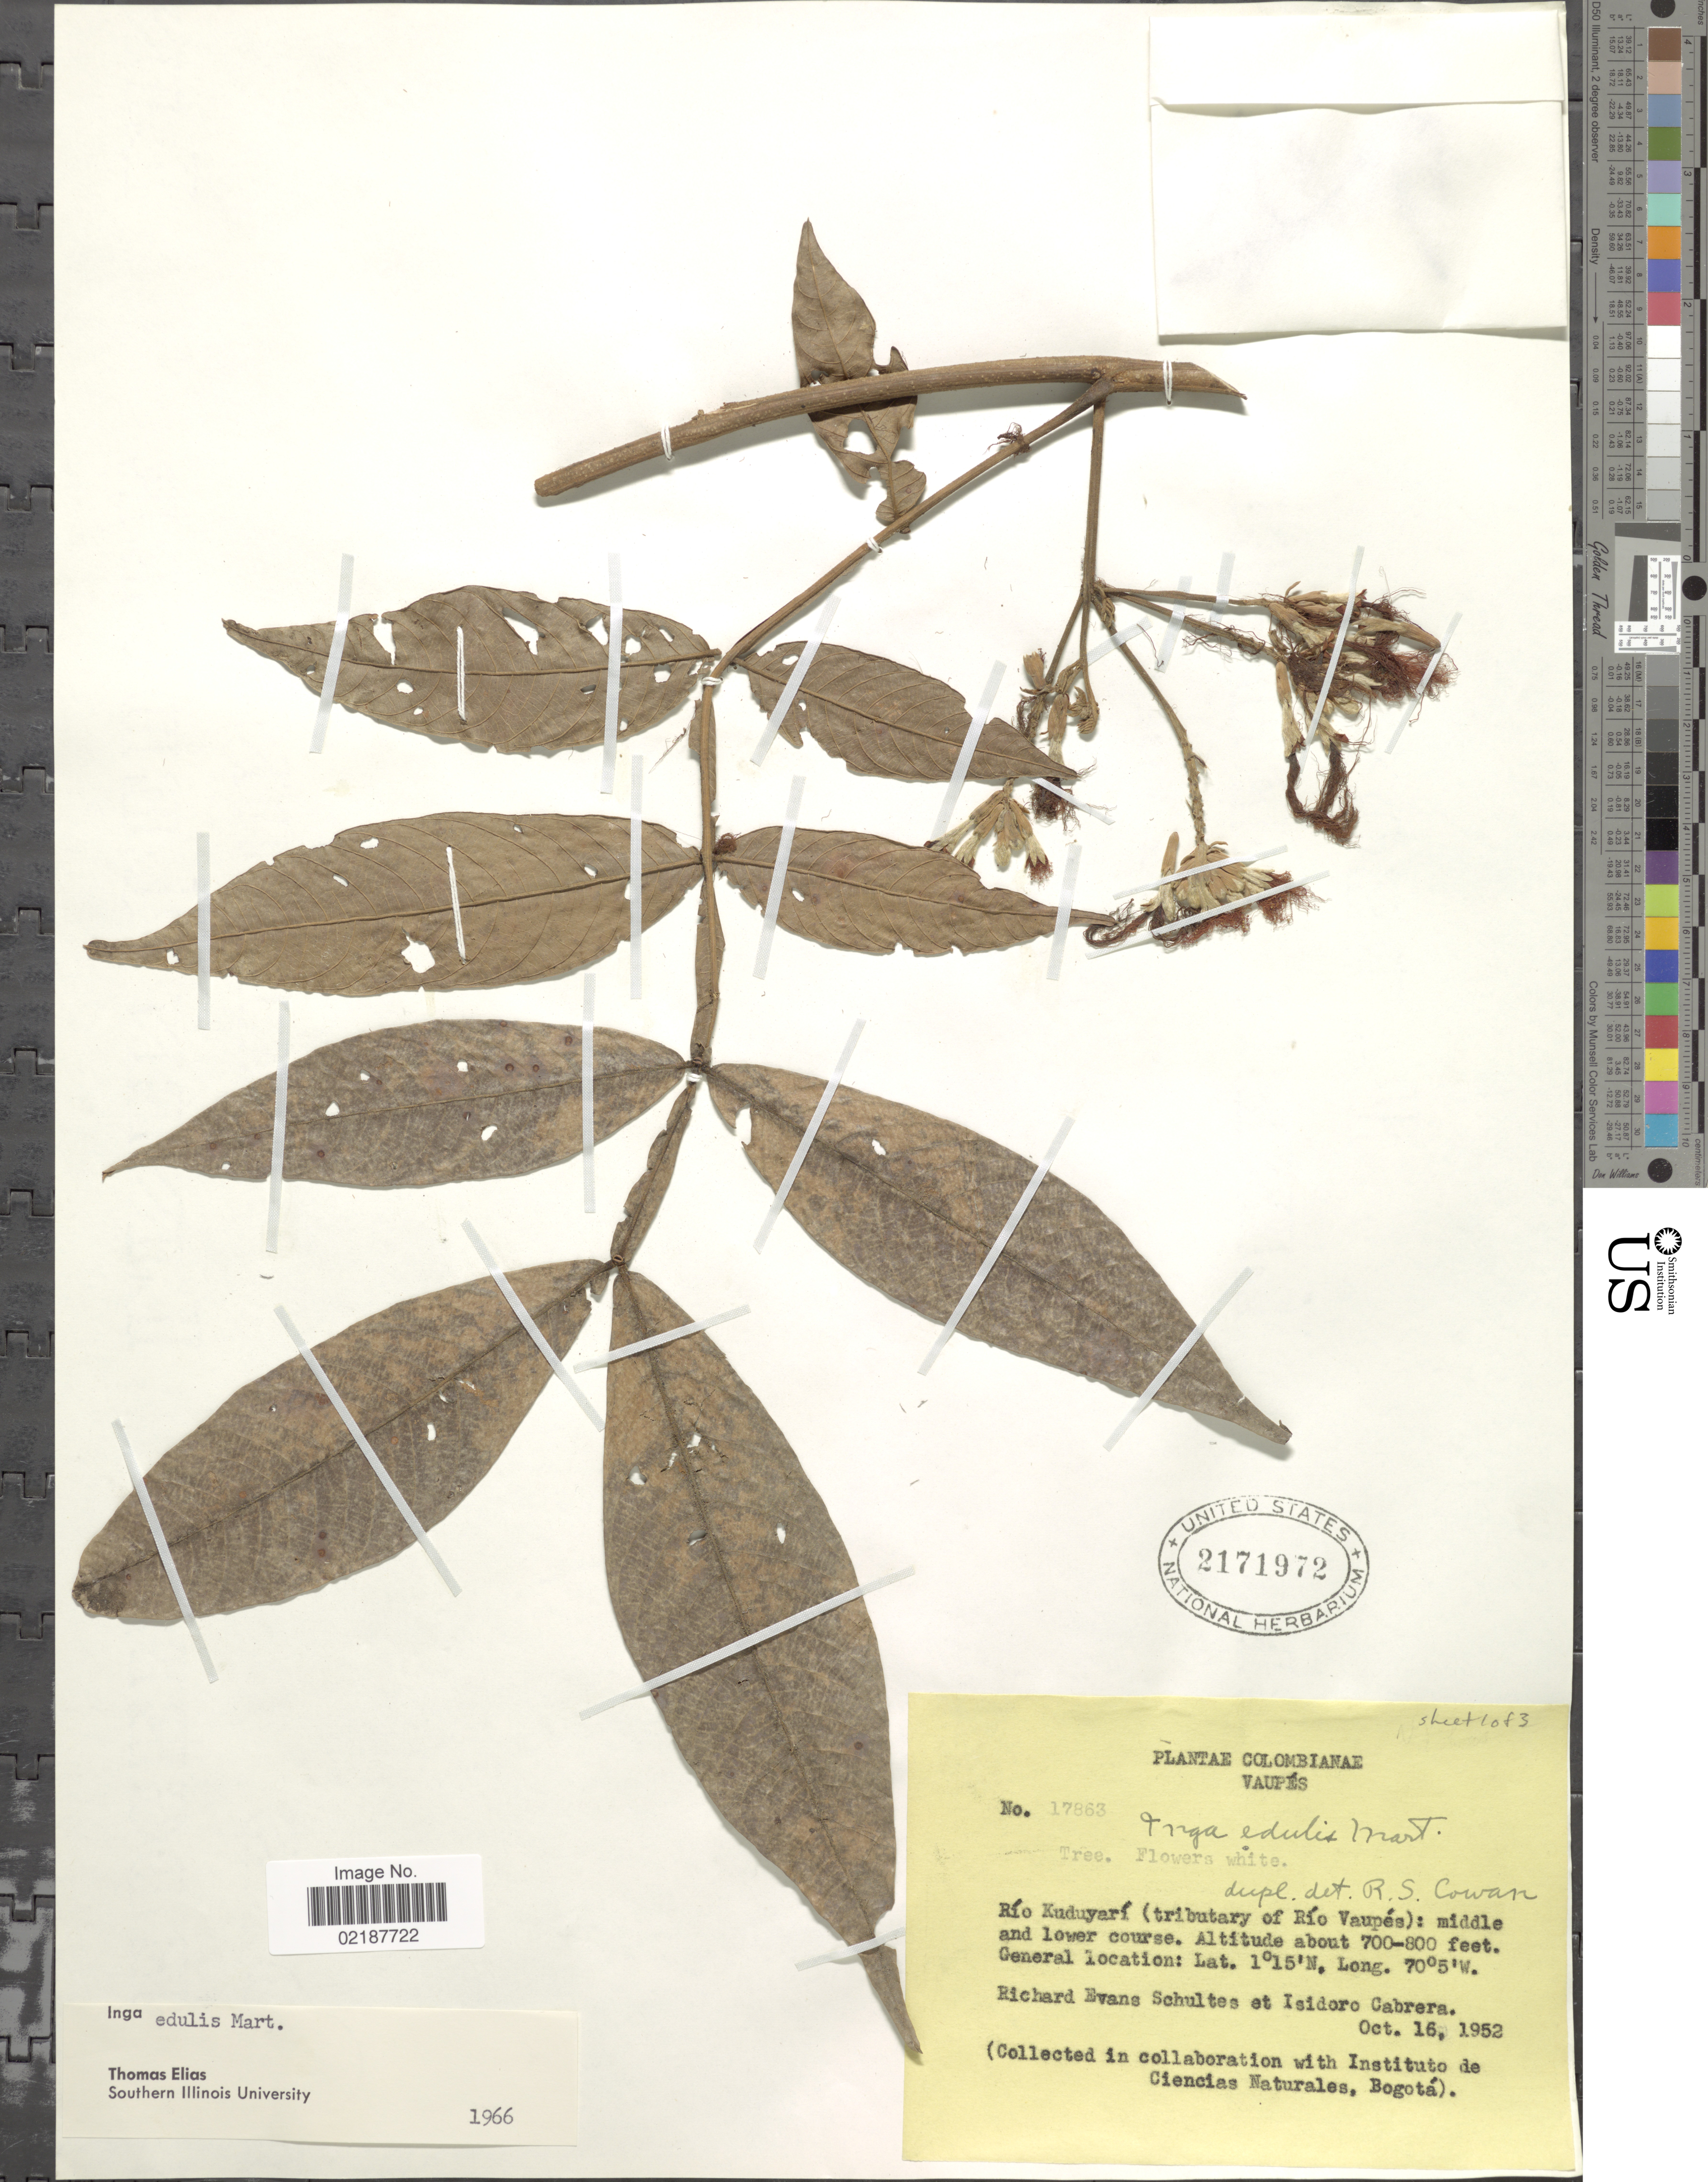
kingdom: Plantae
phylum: Tracheophyta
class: Magnoliopsida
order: Fabales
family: Fabaceae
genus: Inga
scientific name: Inga edulis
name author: Mart.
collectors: R. E. Schultes & I. Cabrera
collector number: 17863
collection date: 1952-10-16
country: Colombia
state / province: Vaupés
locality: Rio Kuduyari (tributary of Rio Vaupes): middle and lower course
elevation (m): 213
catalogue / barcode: US 2171972